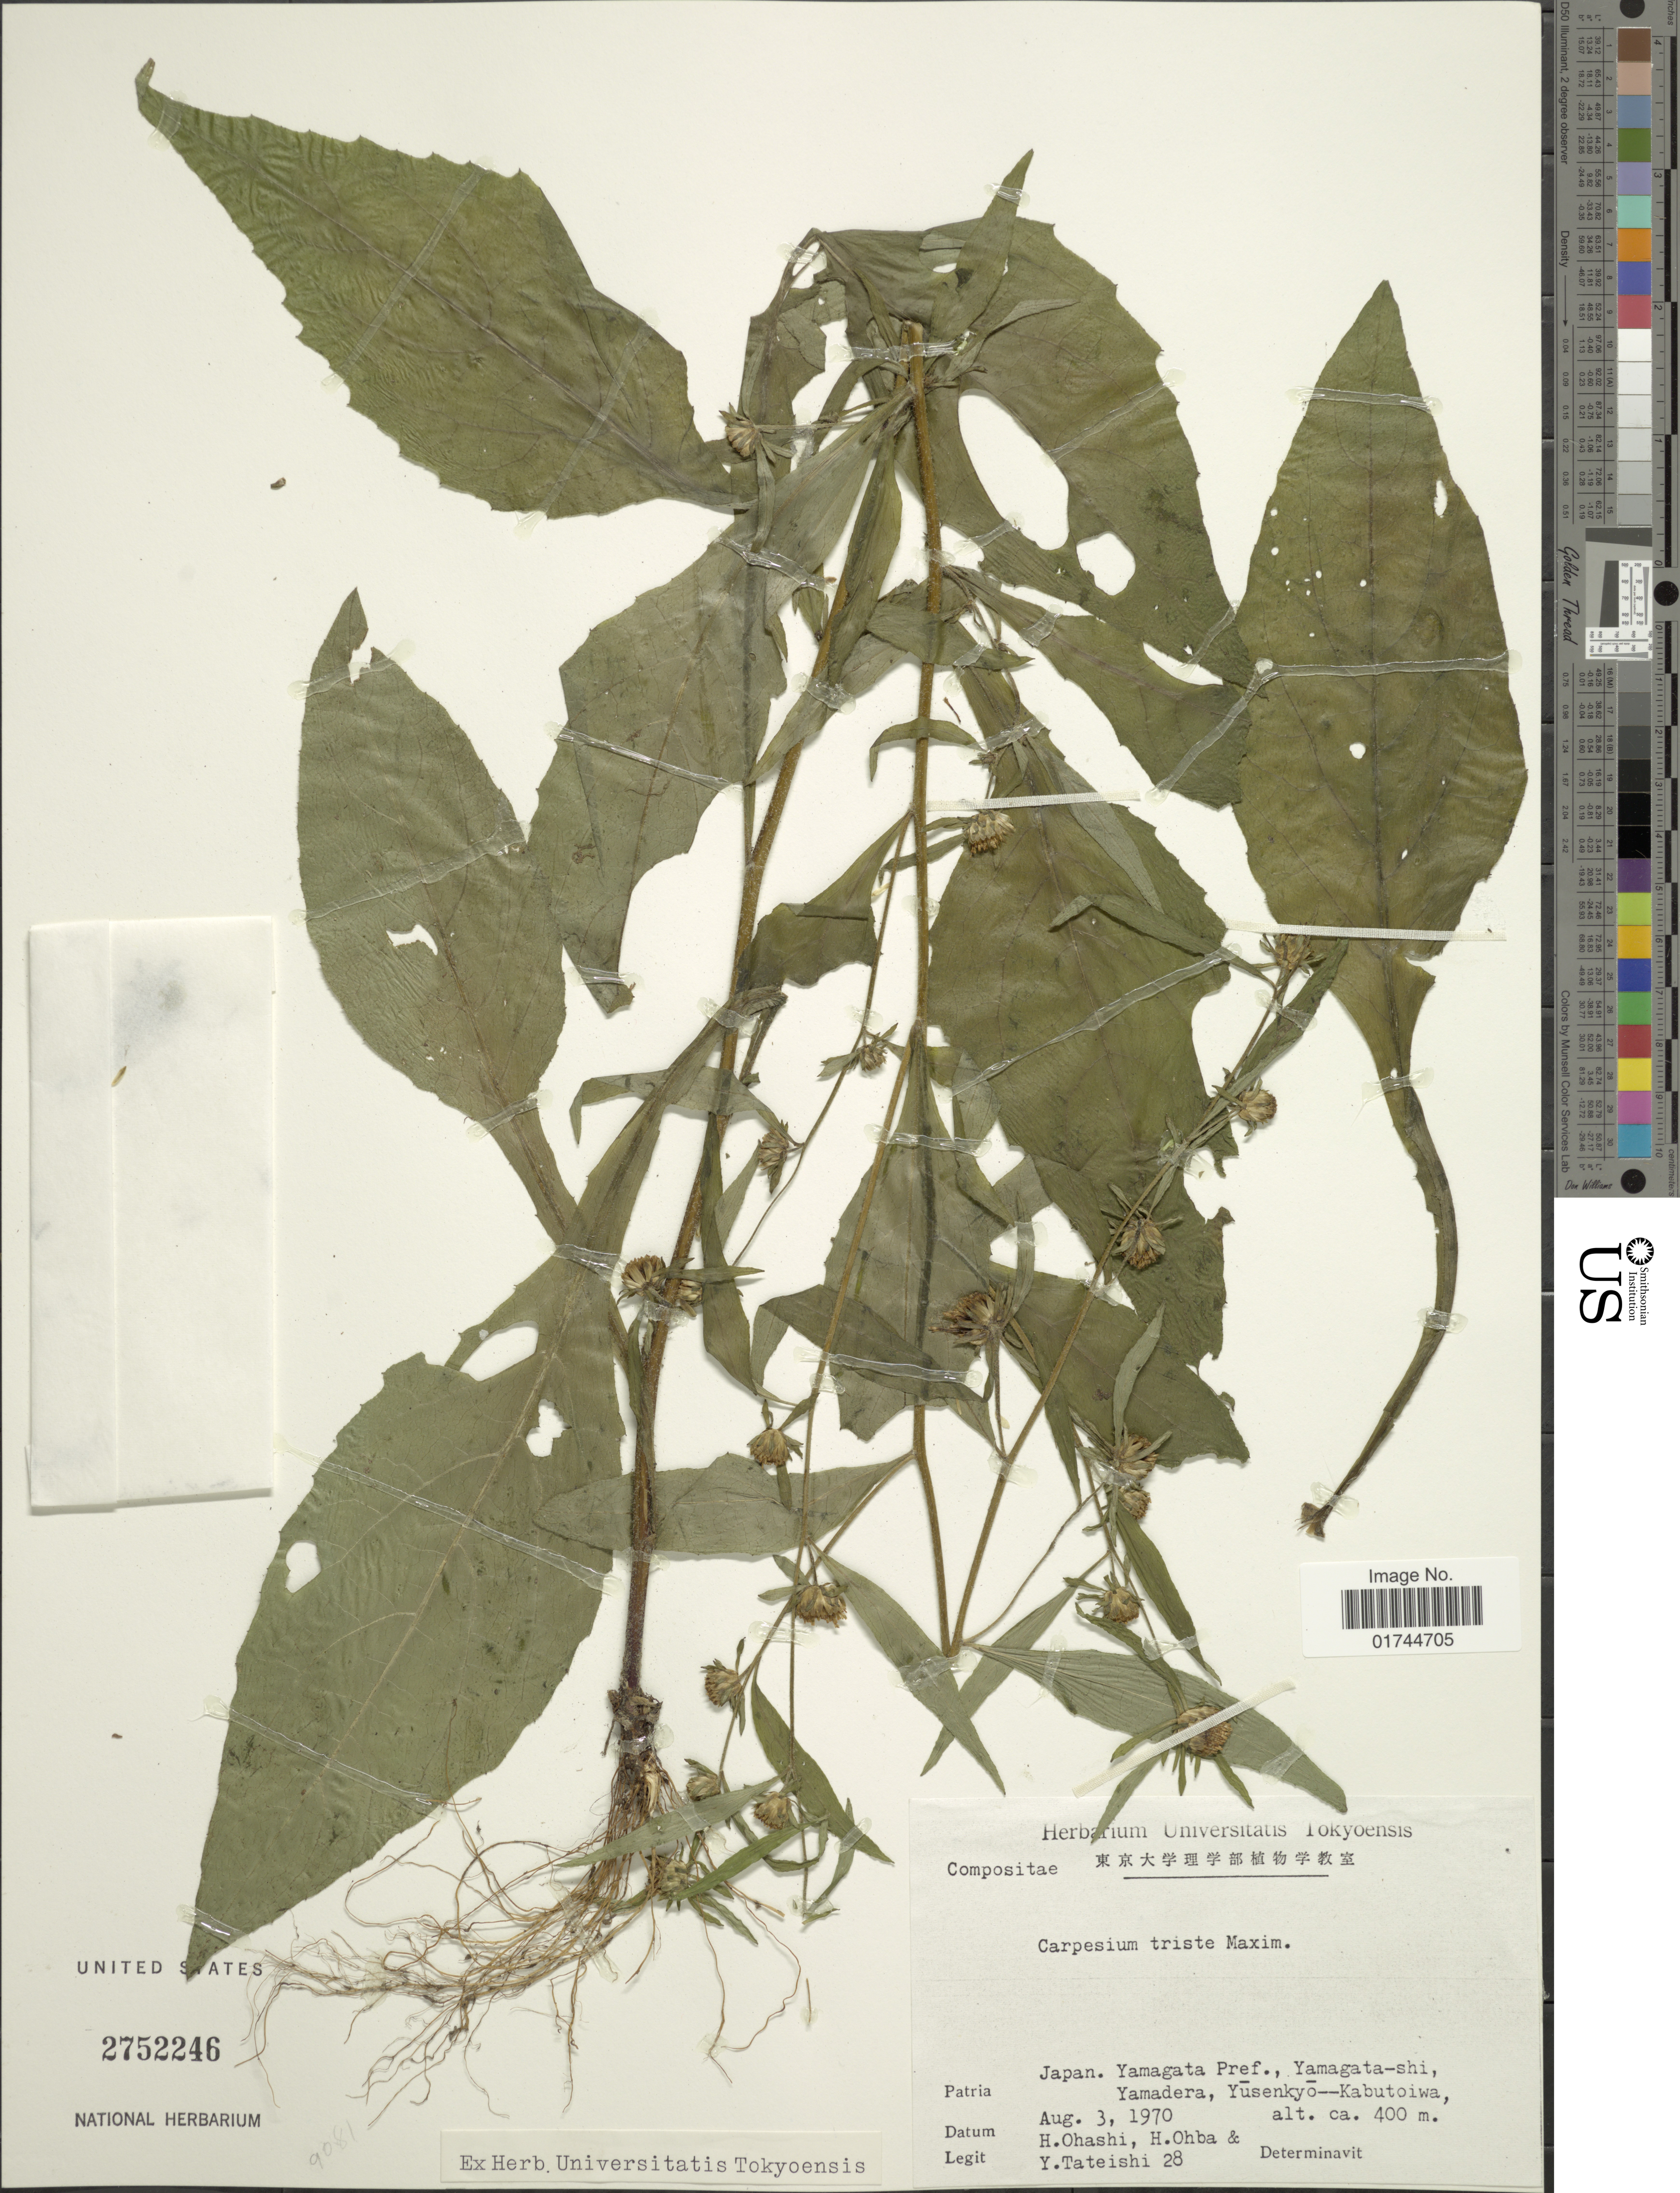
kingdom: Plantae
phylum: Tracheophyta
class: Magnoliopsida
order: Asterales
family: Asteraceae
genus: Carpesium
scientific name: Carpesium triste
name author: Maxim.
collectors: H. Ohashi, H. Ohba & Y. Tateishi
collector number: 28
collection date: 1970-08-03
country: Japan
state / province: Yamagata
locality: Yamagata-shi, Yamadera, Yusenkyo-Kabutoiwa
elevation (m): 400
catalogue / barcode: US 2752246